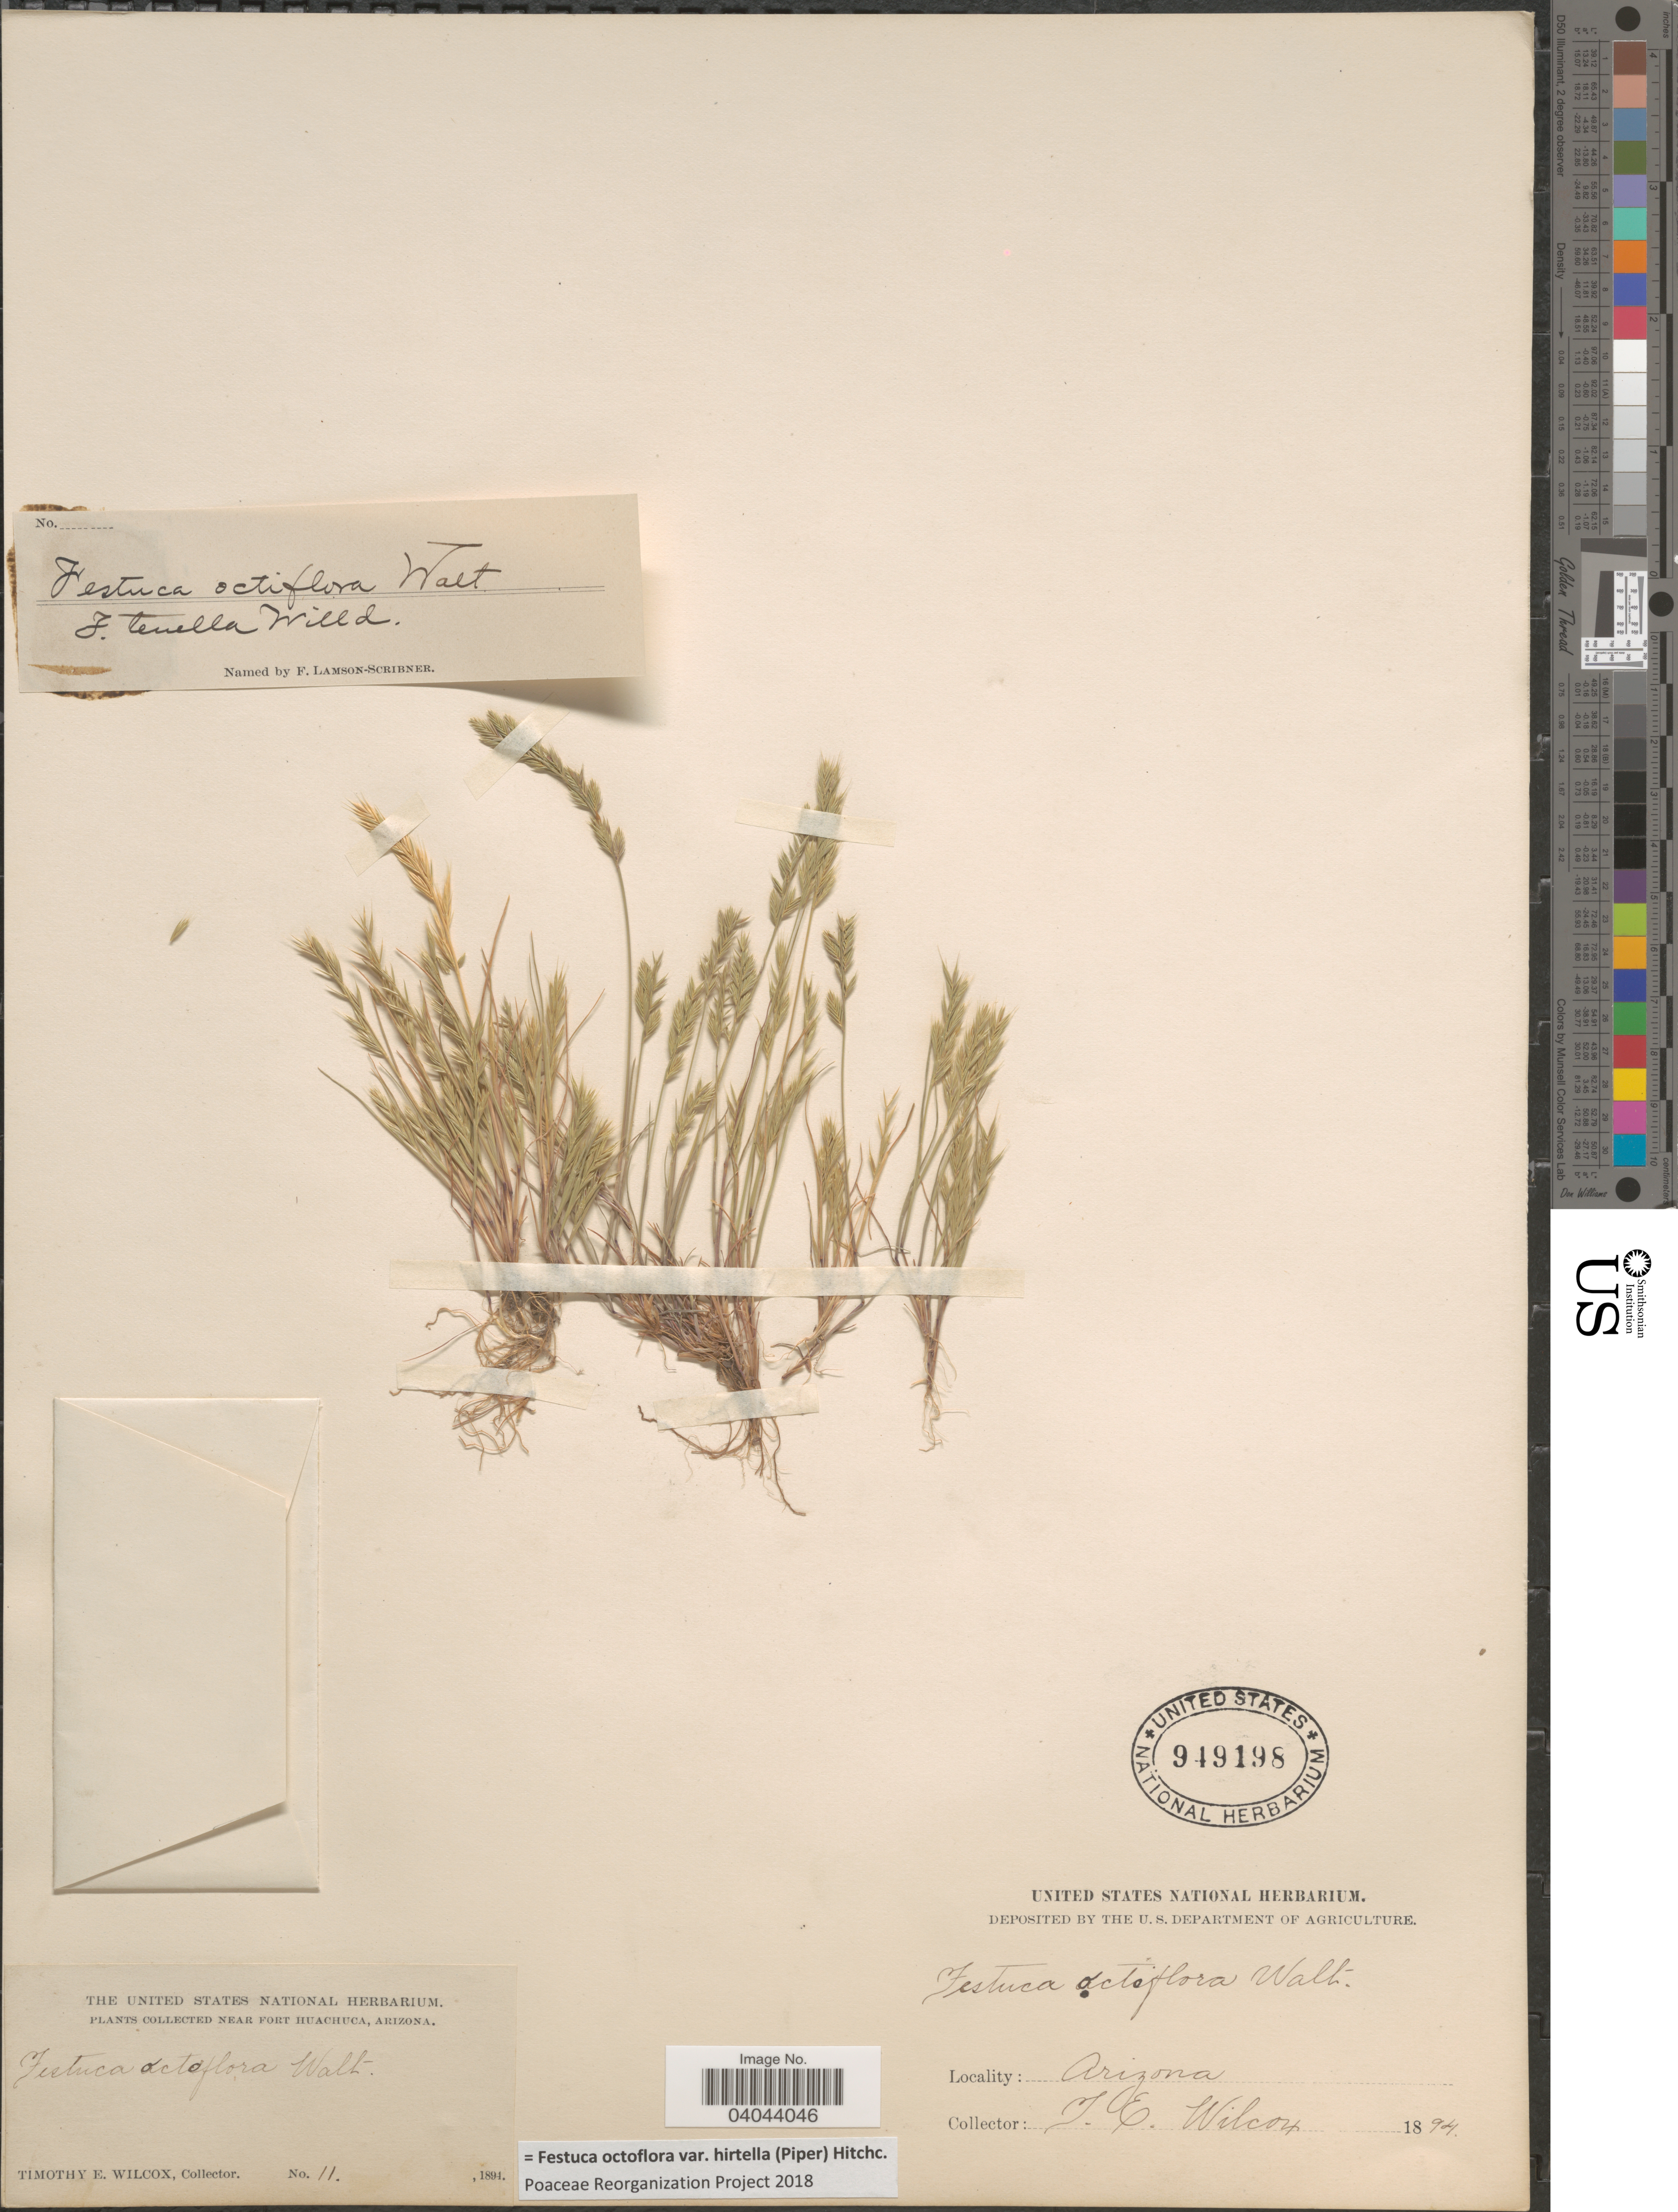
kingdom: Plantae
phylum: Tracheophyta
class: Liliopsida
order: Poales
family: Poaceae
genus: Festuca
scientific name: Festuca octoflora var. hirtella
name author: Piper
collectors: T. E. Wilcox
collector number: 11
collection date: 1894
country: United States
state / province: Arizona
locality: Near Fort Huachuca.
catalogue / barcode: US 949198